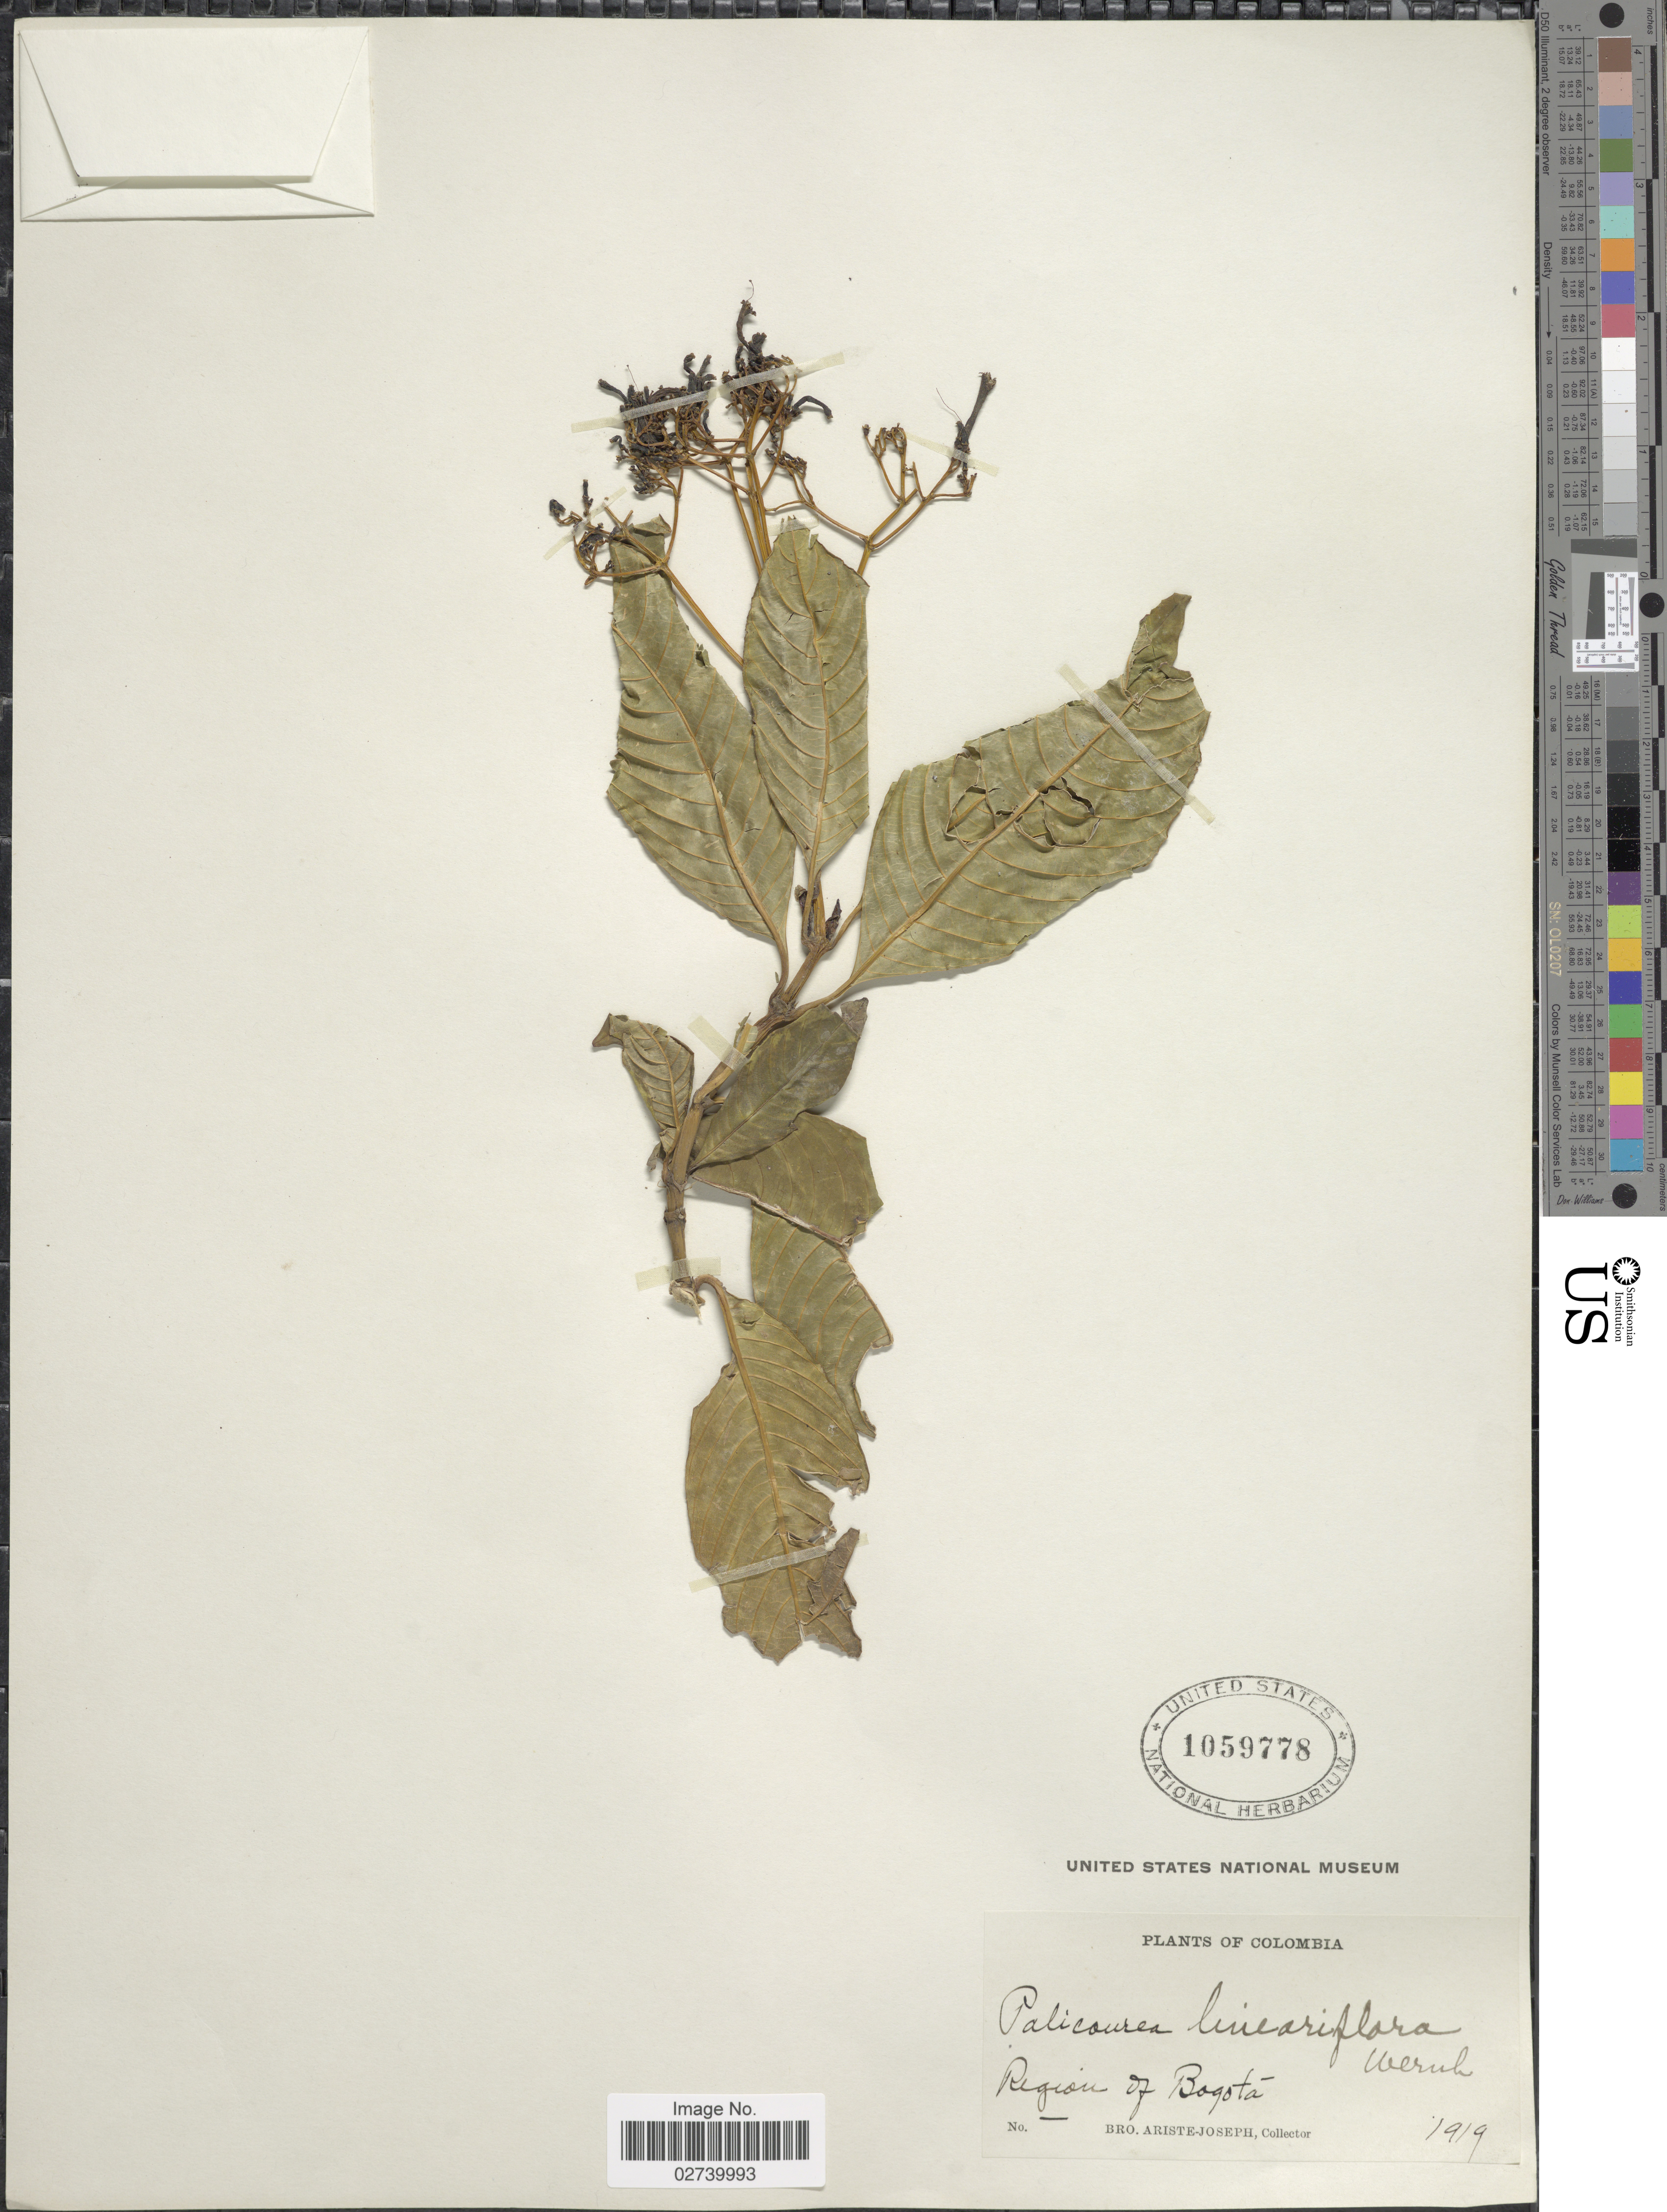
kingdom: Plantae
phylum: Tracheophyta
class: Magnoliopsida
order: Gentianales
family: Rubiaceae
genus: Palicourea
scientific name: Palicourea lineariflora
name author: Wernham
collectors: Bro. Ariste-Joseph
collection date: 1919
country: Colombia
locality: Region of Bogotá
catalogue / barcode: US 1059778